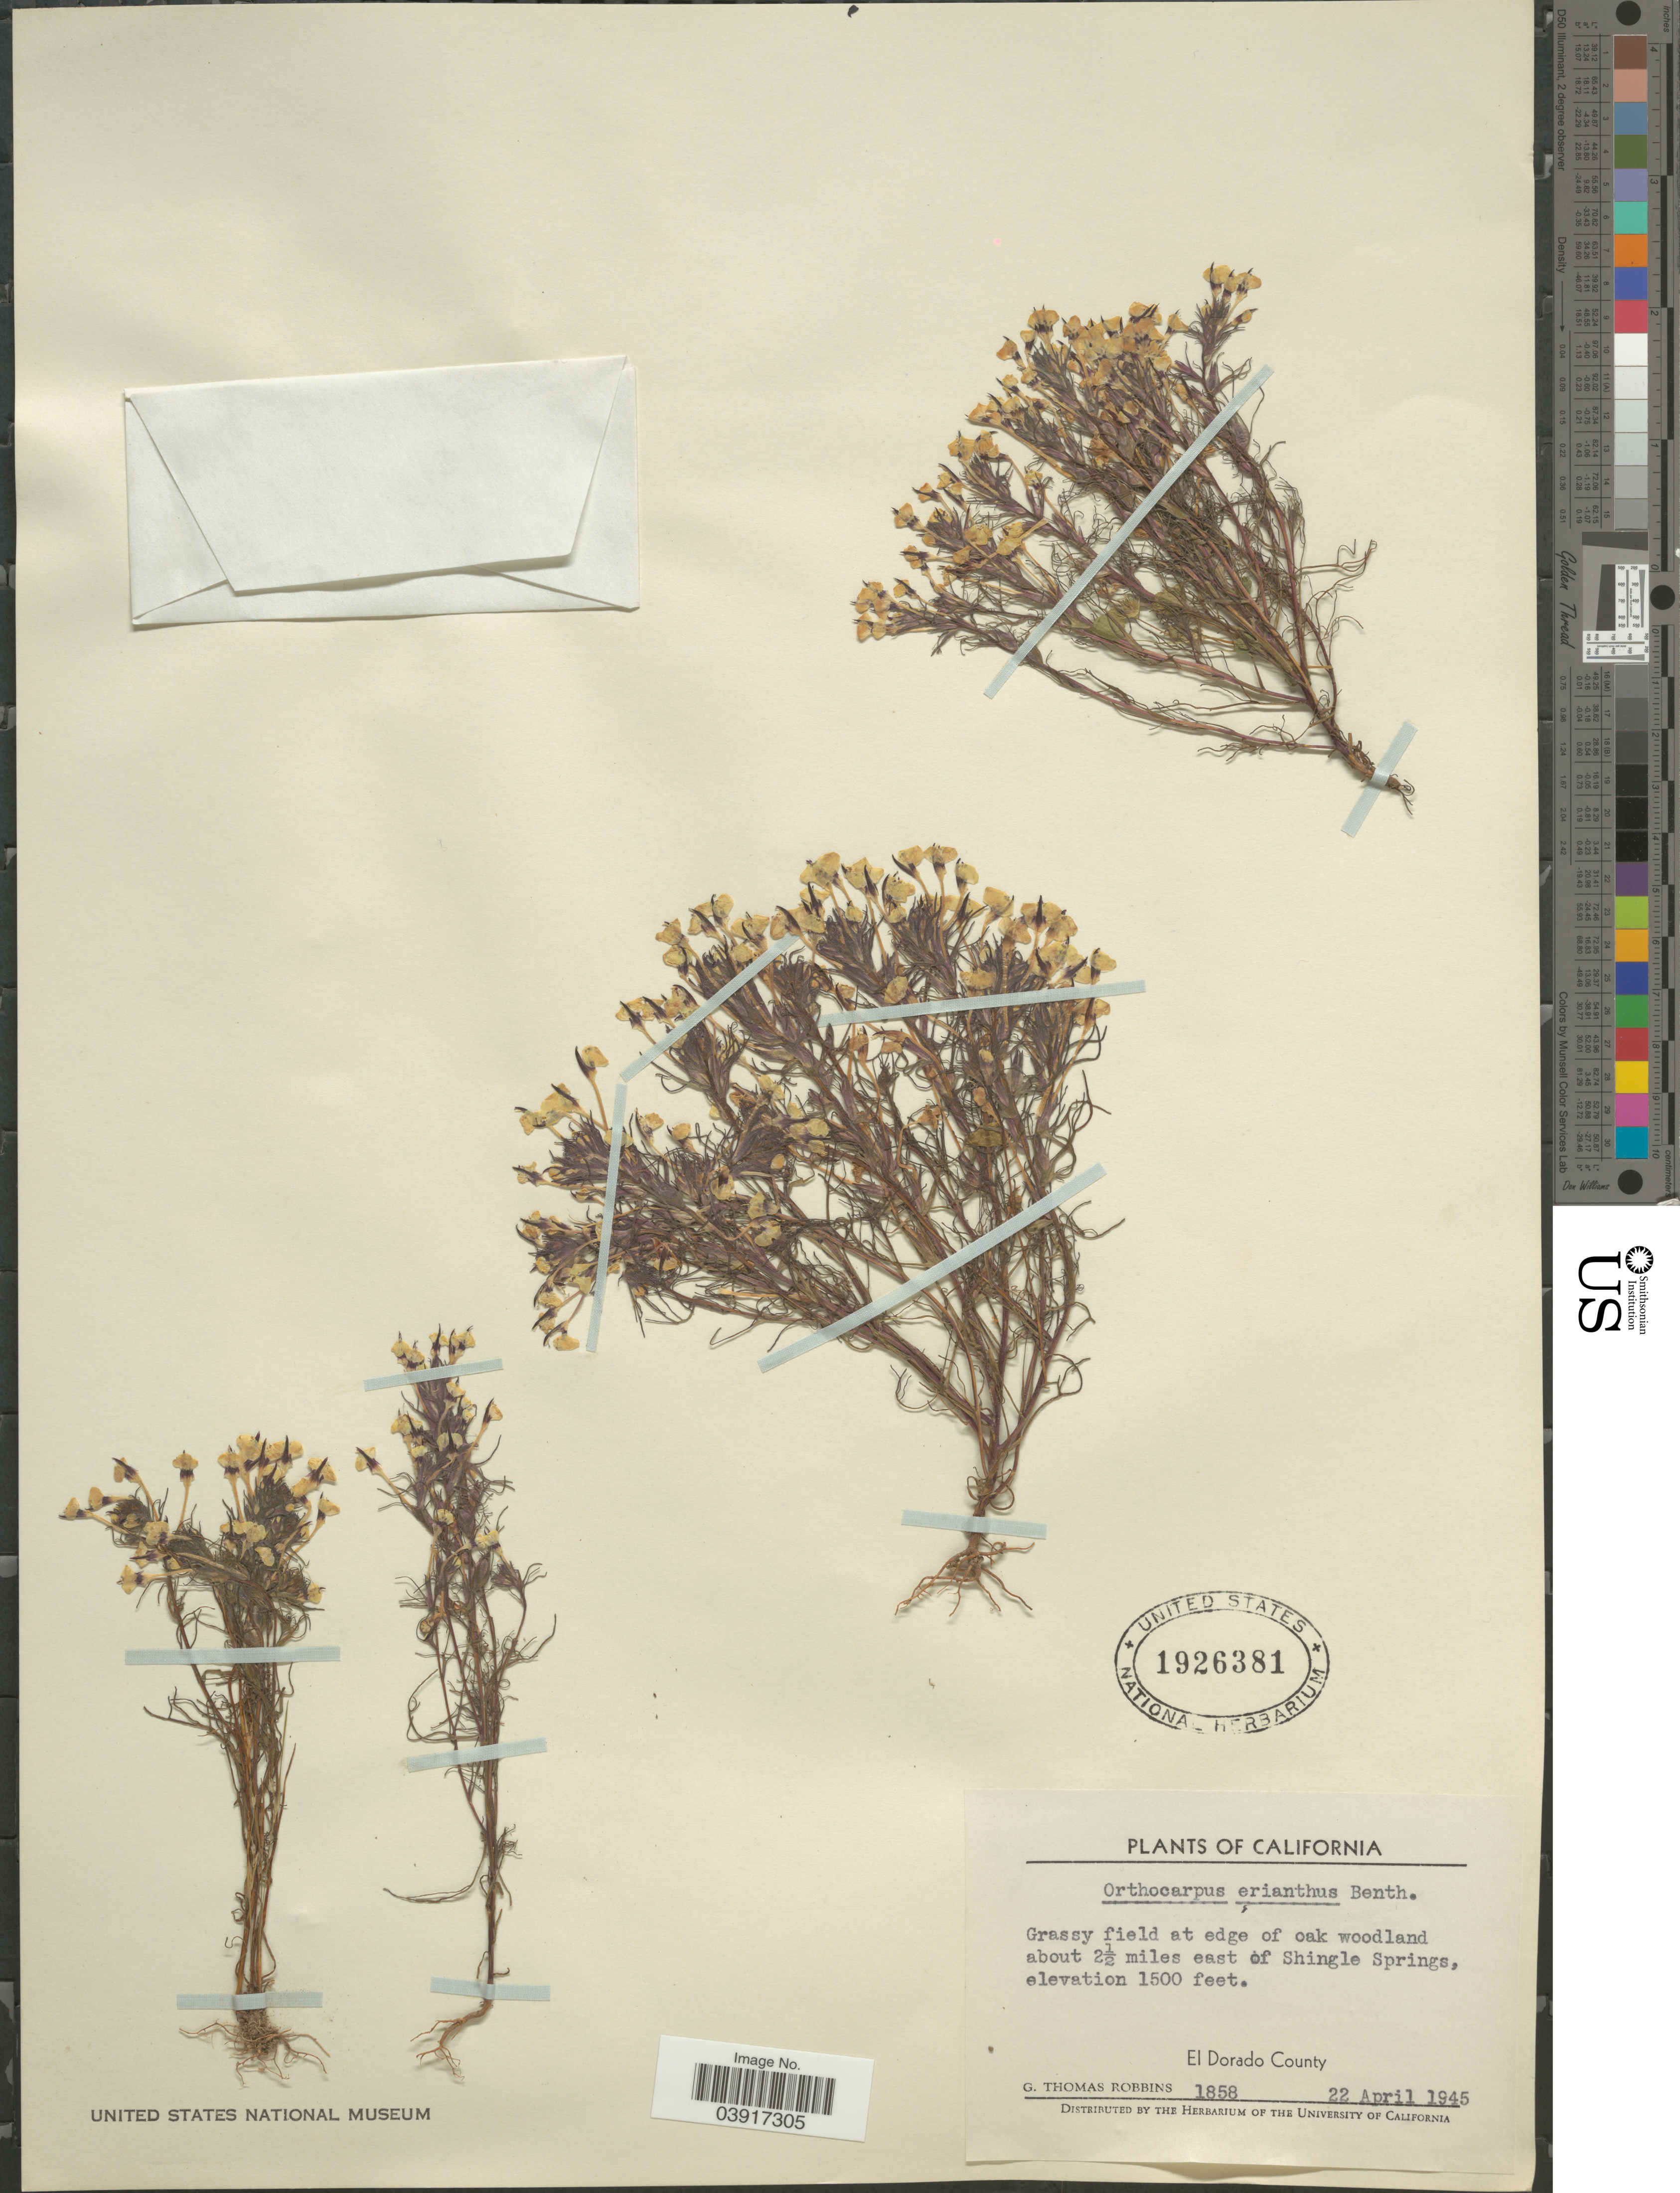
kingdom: Plantae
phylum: Tracheophyta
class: Magnoliopsida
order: Lamiales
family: Orobanchaceae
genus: Orthocarpus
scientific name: Orthocarpus erianthus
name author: Benth.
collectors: G. T. Robbins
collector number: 1858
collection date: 1945-04-22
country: United States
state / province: California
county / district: El Dorado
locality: About 2½ miles east of Shingle Springs. El Dorado County.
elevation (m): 457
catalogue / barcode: US 1926381